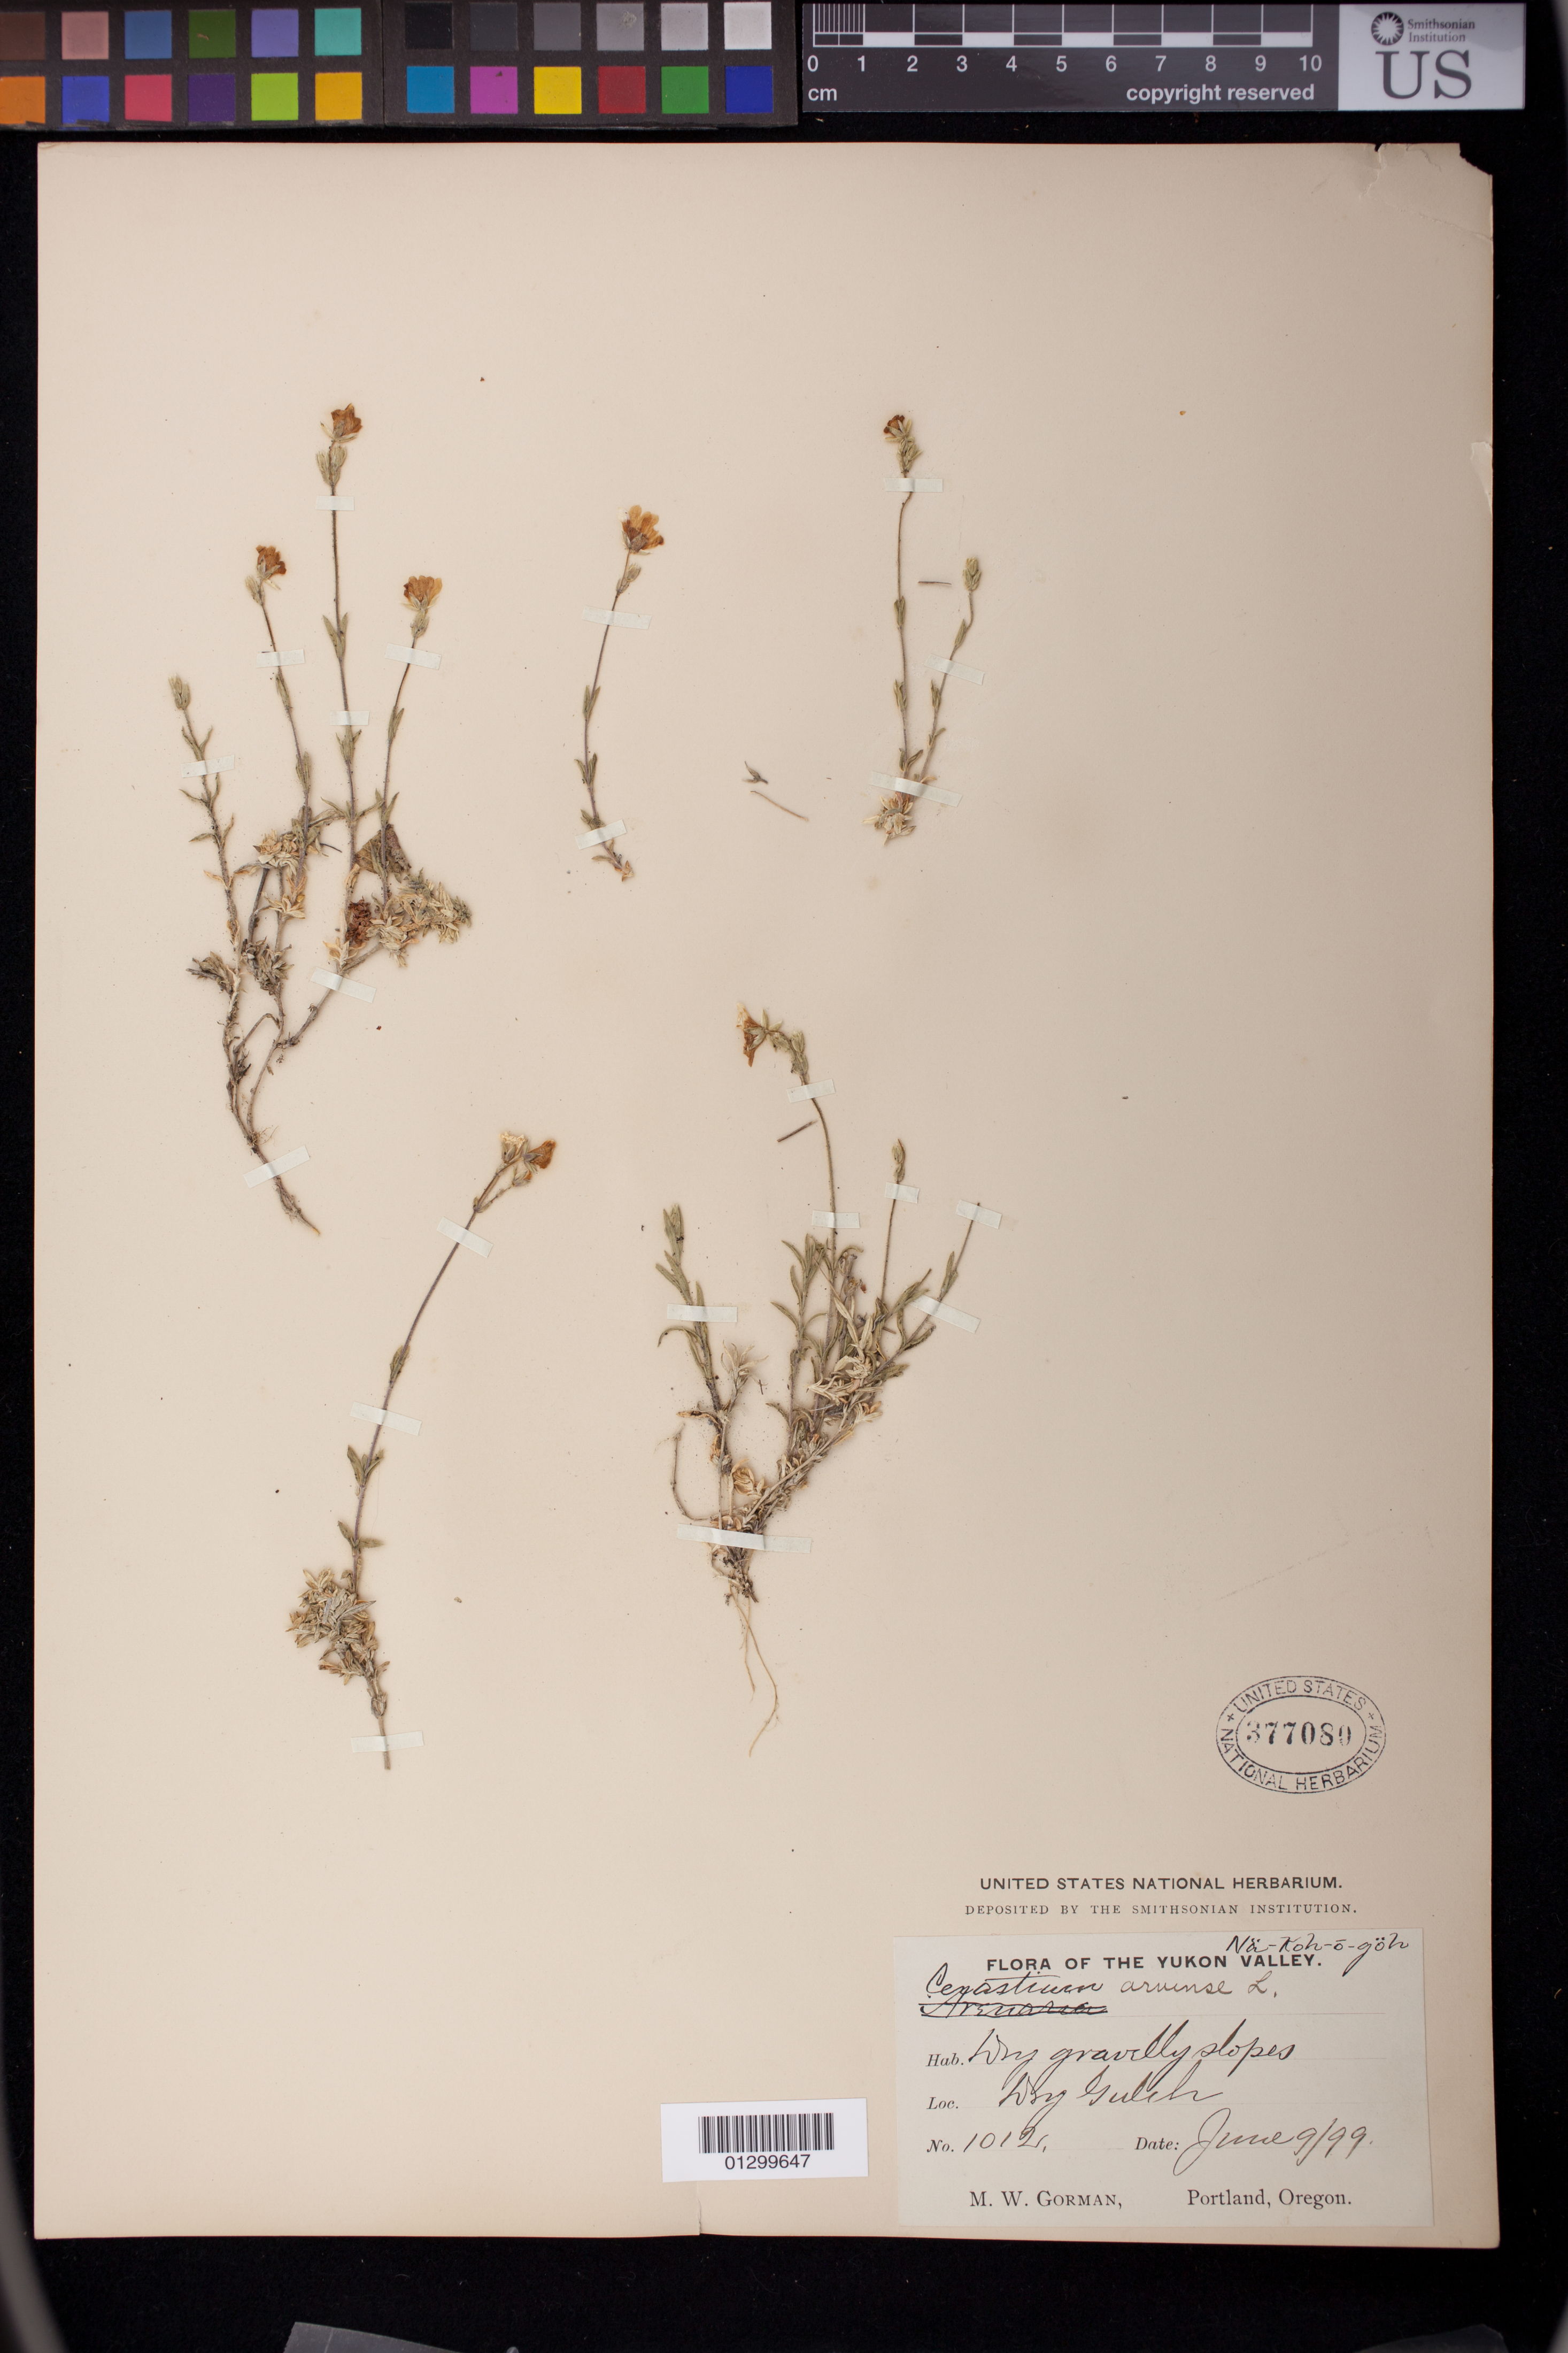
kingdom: Plantae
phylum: Tracheophyta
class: Magnoliopsida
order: Caryophyllales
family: Caryophyllaceae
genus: Cerastium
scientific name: Cerastium arvense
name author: L.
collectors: M. W. Gorman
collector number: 1012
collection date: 1899-06-09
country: Canada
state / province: British Columbia / Yukon Territory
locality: Dry Gulch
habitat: Dry gravely slopes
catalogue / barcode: US 377080